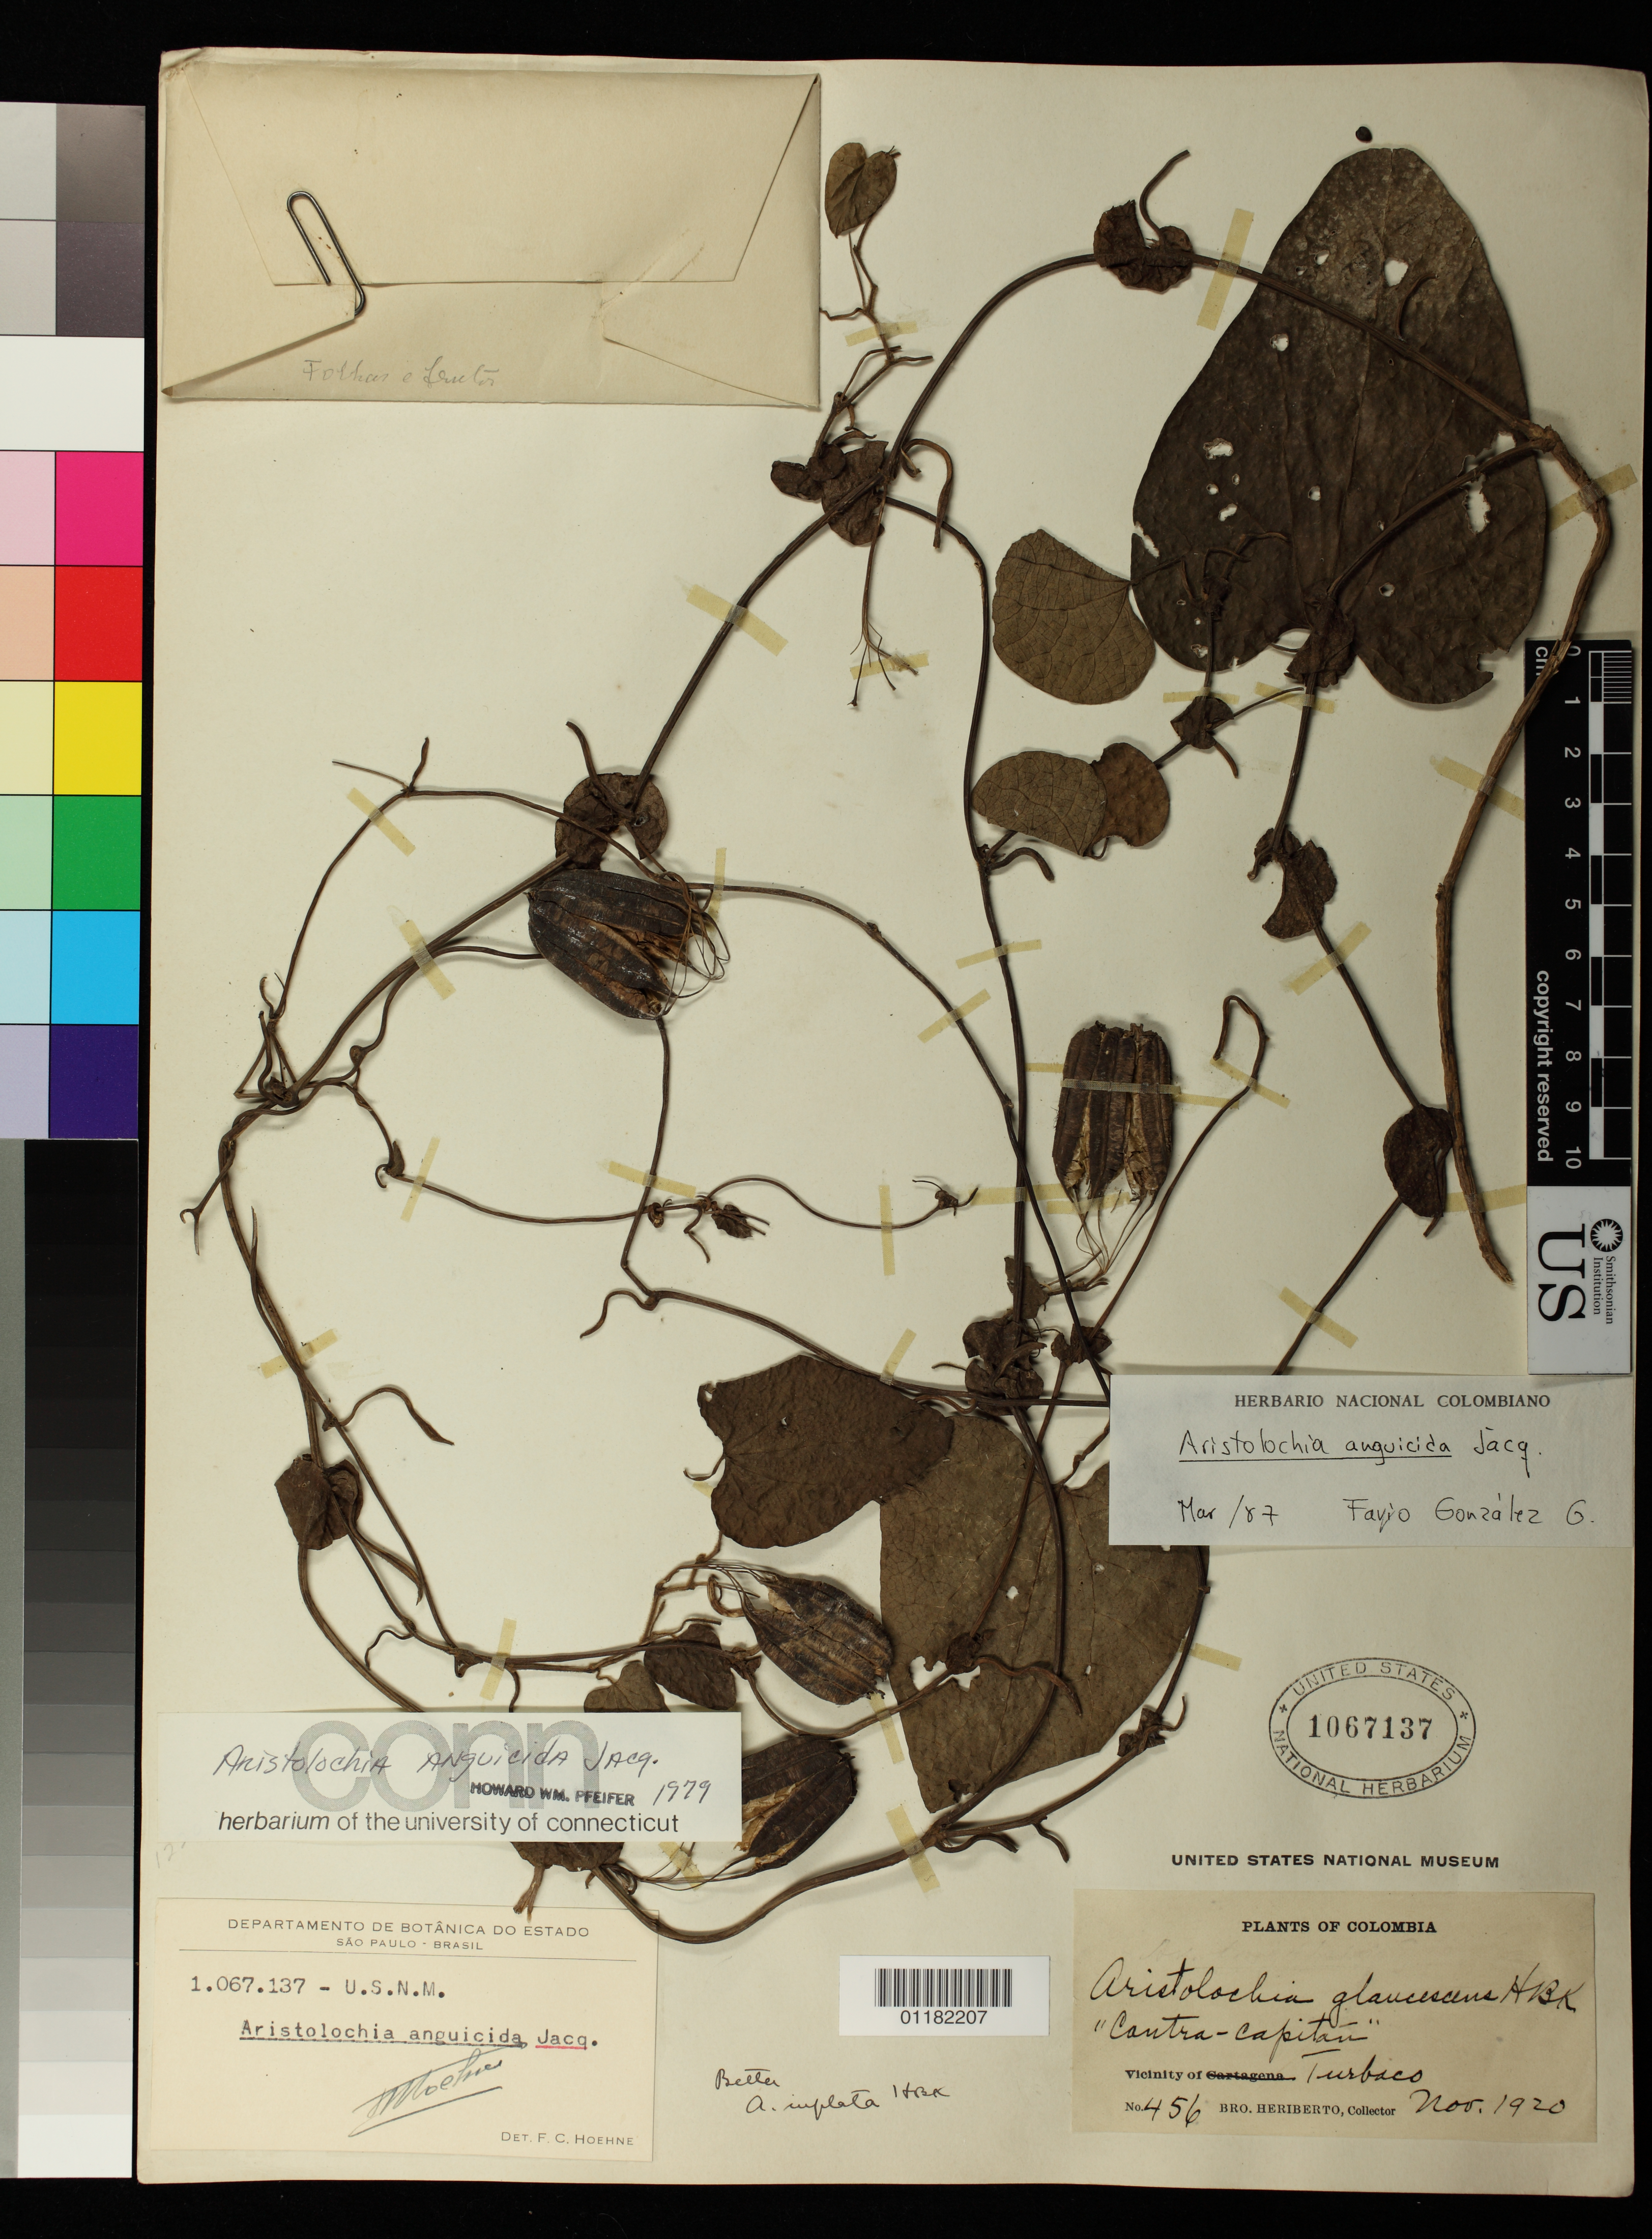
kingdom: Plantae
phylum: Tracheophyta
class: Magnoliopsida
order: Piperales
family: Aristolochiaceae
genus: Aristolochia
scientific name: Aristolochia anguicida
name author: Jacq.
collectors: B. Heriberto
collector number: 456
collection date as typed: Nov 1920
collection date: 1920-11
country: Colombia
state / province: Bolívar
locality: Vicinity of Turbaco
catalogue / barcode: US 1067137